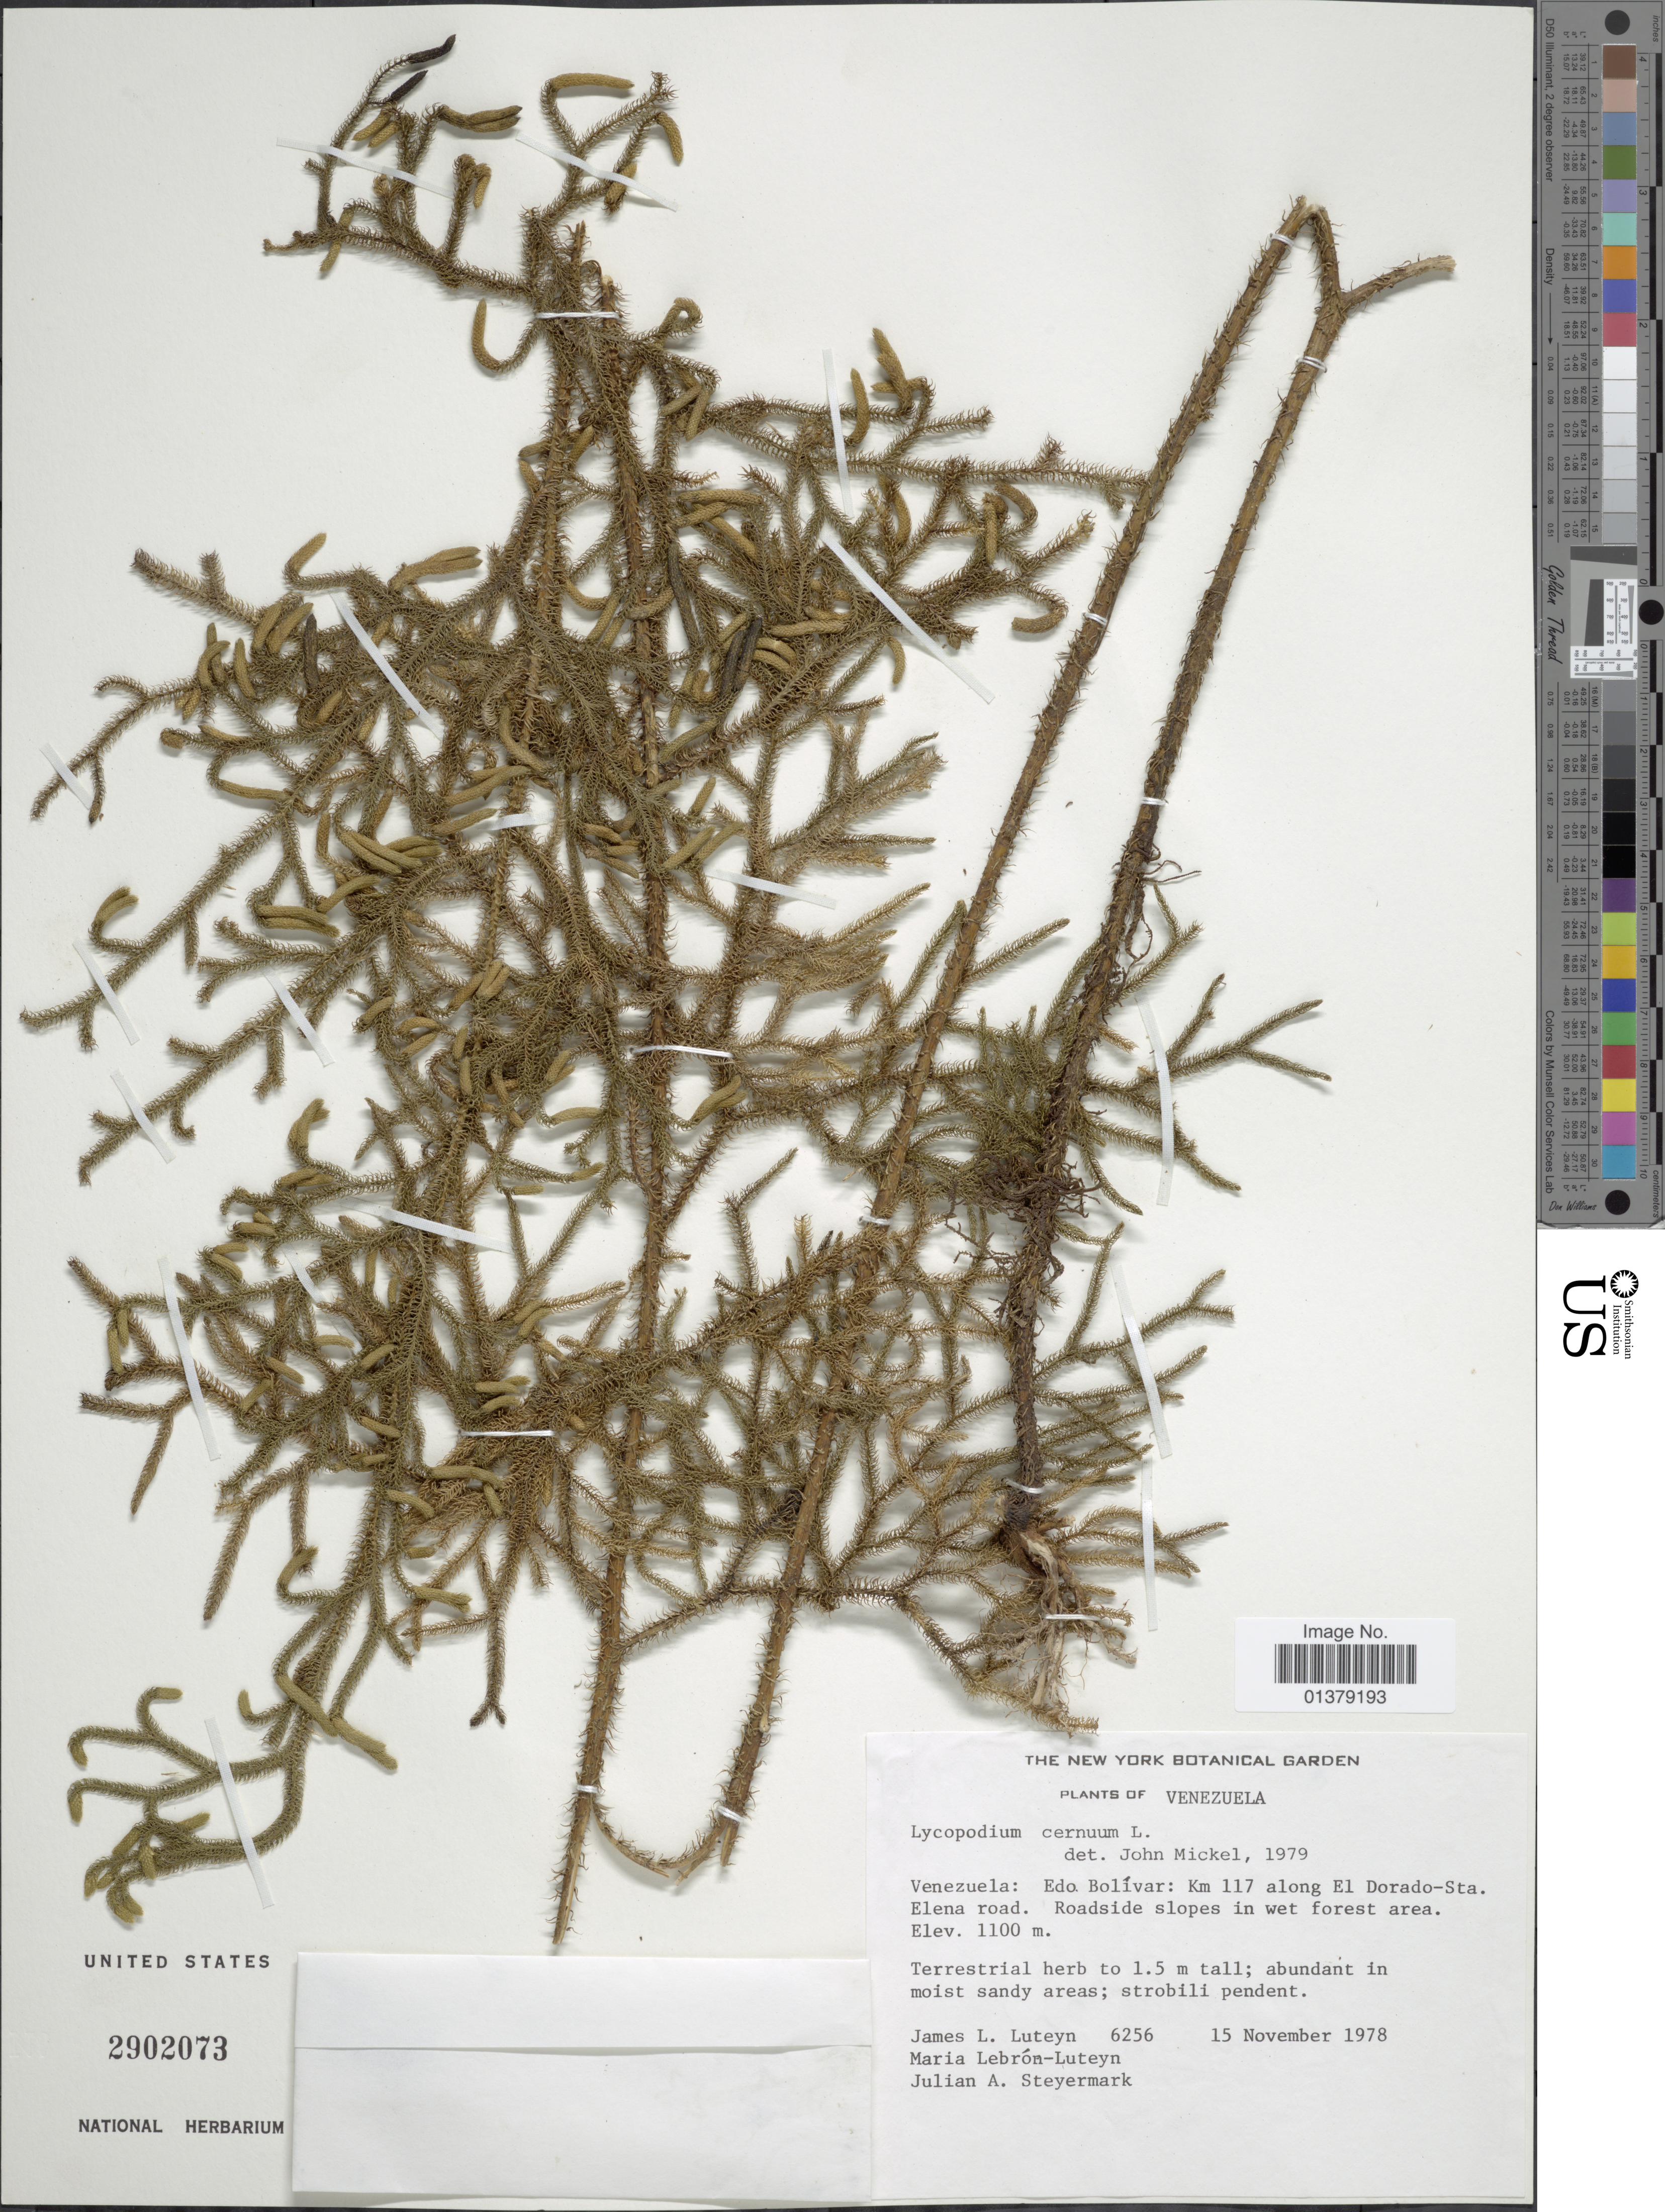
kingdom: Plantae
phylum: Tracheophyta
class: Lycopodiopsida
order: Lycopodiales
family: Lycopodiaceae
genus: Palhinhaea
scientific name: Palhinhaea curvata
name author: (Sw.) Holub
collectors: J. L. Luteyn, M. L. Lebrón-Luteyn & J. Steyermark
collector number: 6256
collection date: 1978-11-15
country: Venezuela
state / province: Bolivar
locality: Km; 117 along El Dorado Sta. Elena road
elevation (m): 1100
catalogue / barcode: US 2902073